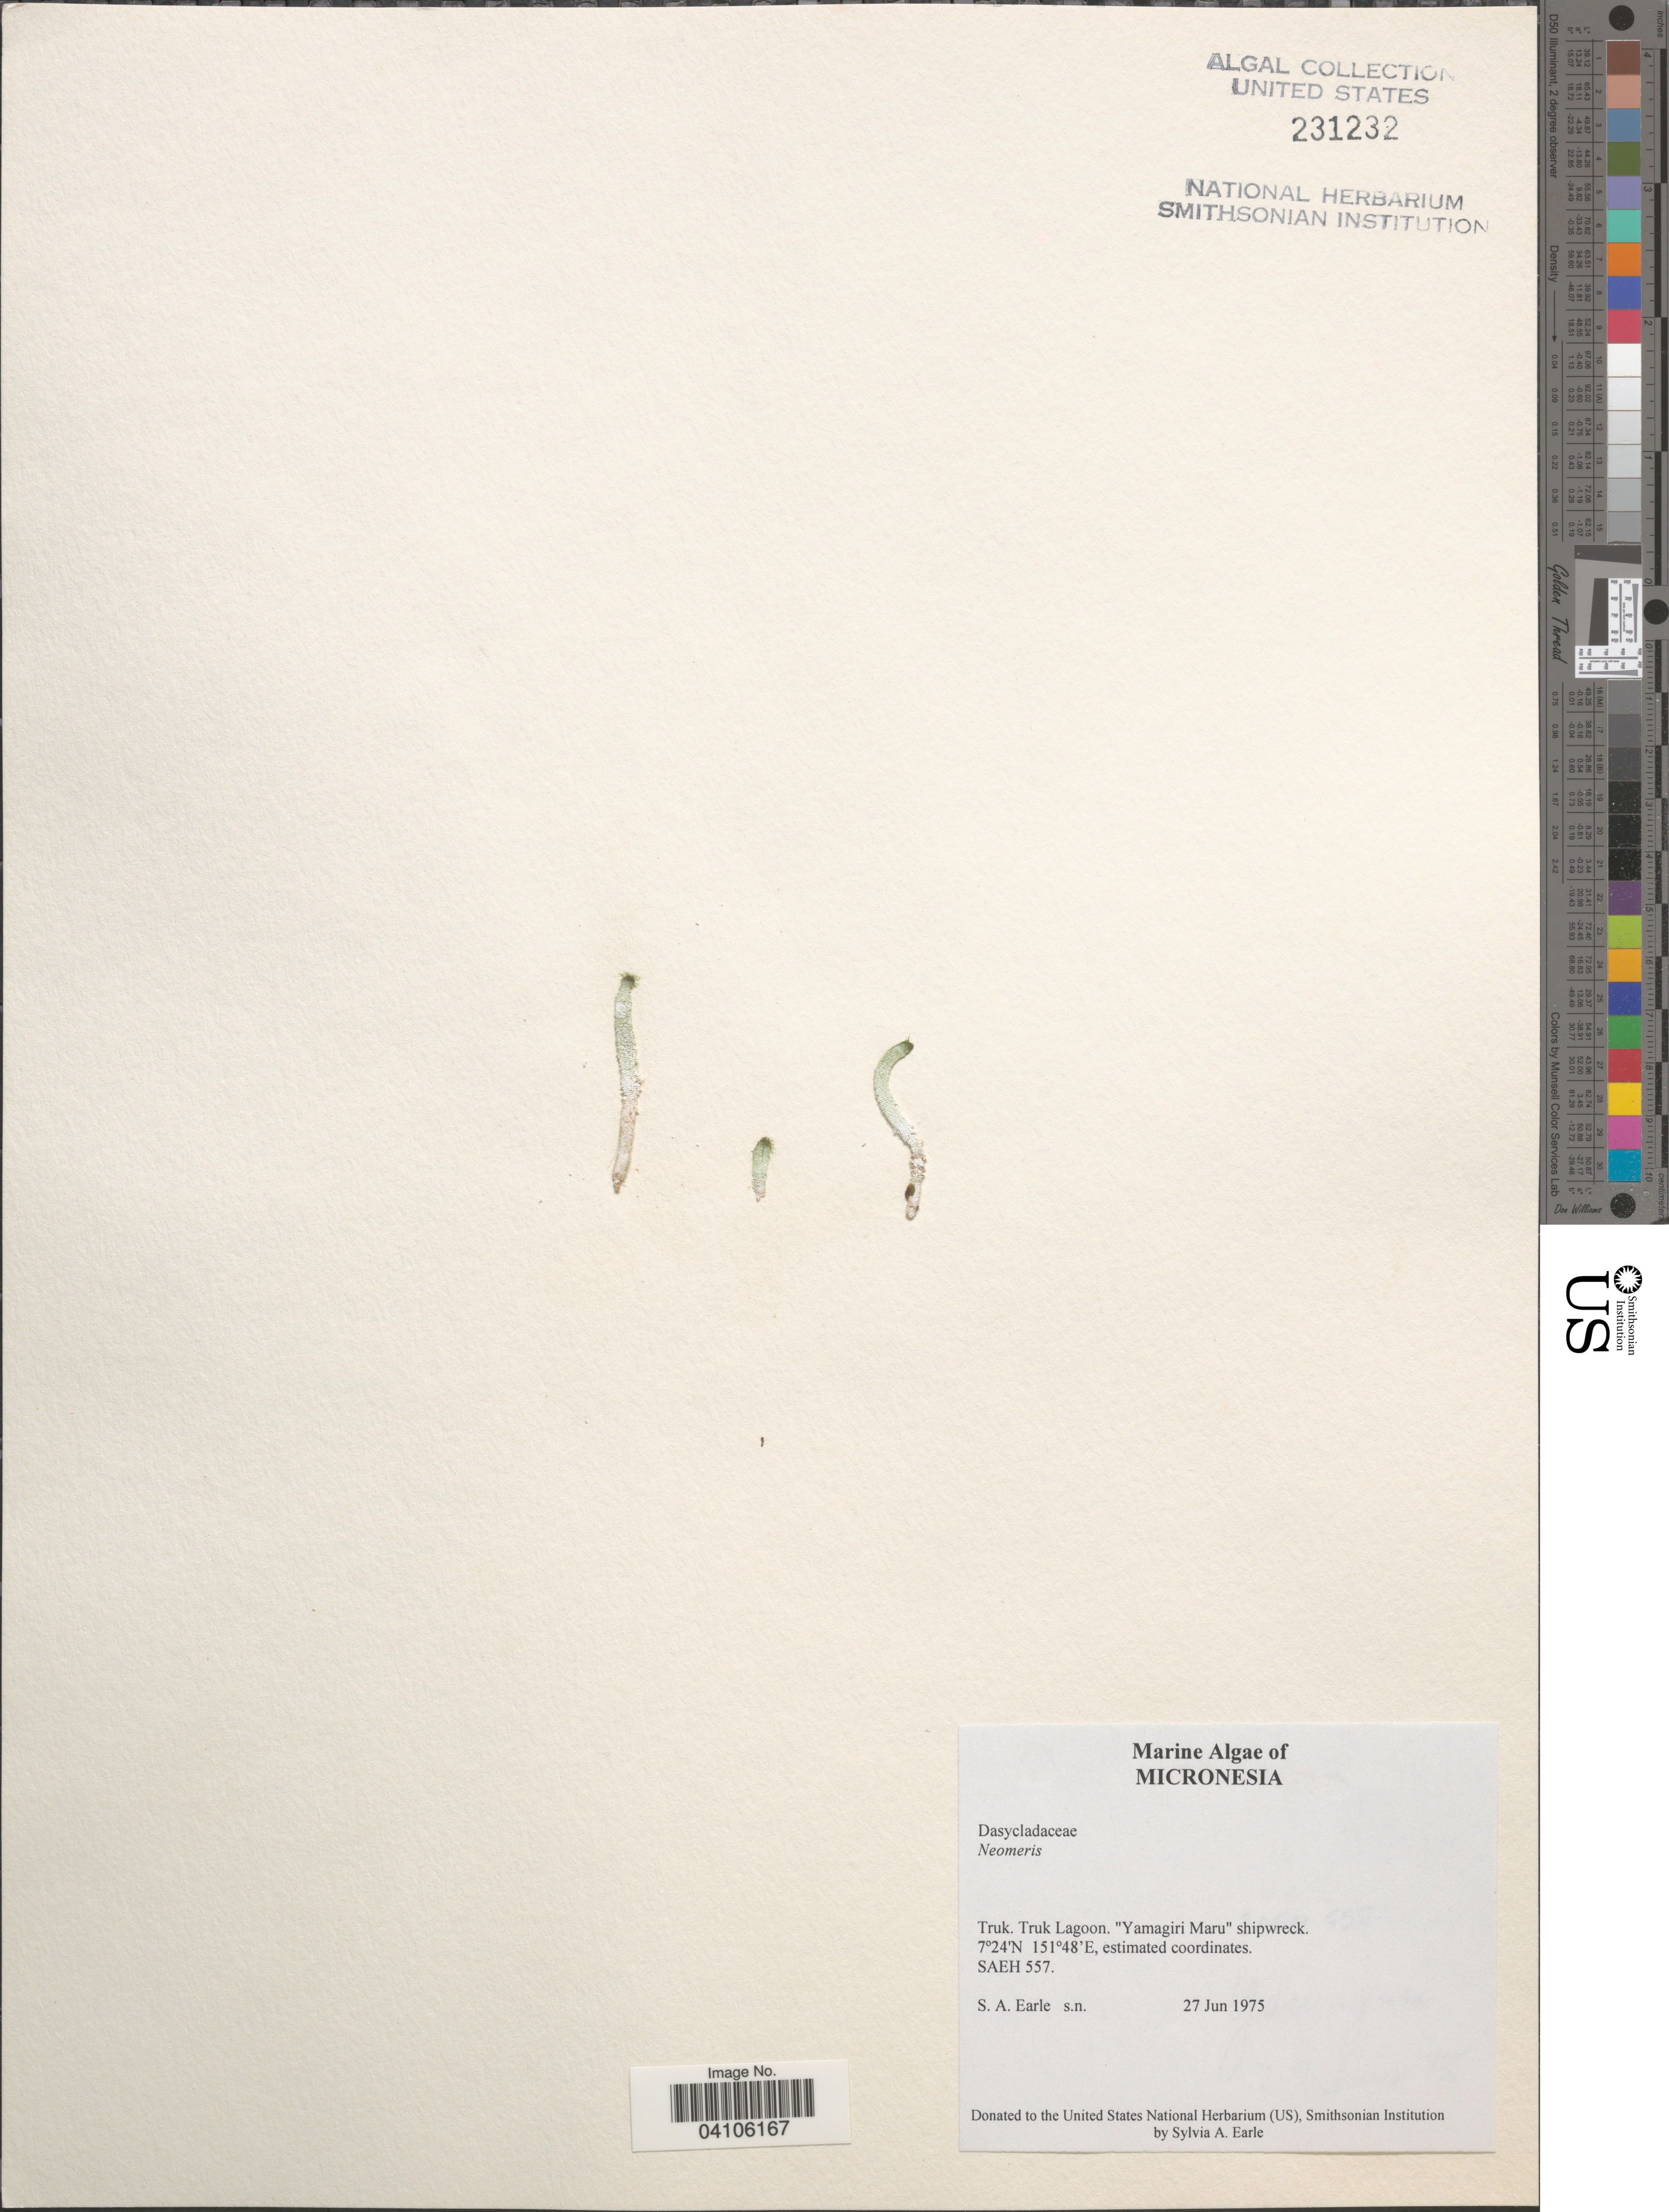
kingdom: Plantae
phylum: Chlorophyta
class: Ulvophyceae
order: Dasycladales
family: Dasycladaceae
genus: Neomeris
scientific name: Neomeris sp.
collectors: S. A. Earle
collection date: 1975-06-27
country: Micronesia, Federated States of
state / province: Truk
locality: Truk Lagoon. "Yamagiri Maru" shipwreck. SAEH 557.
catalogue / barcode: US 231232